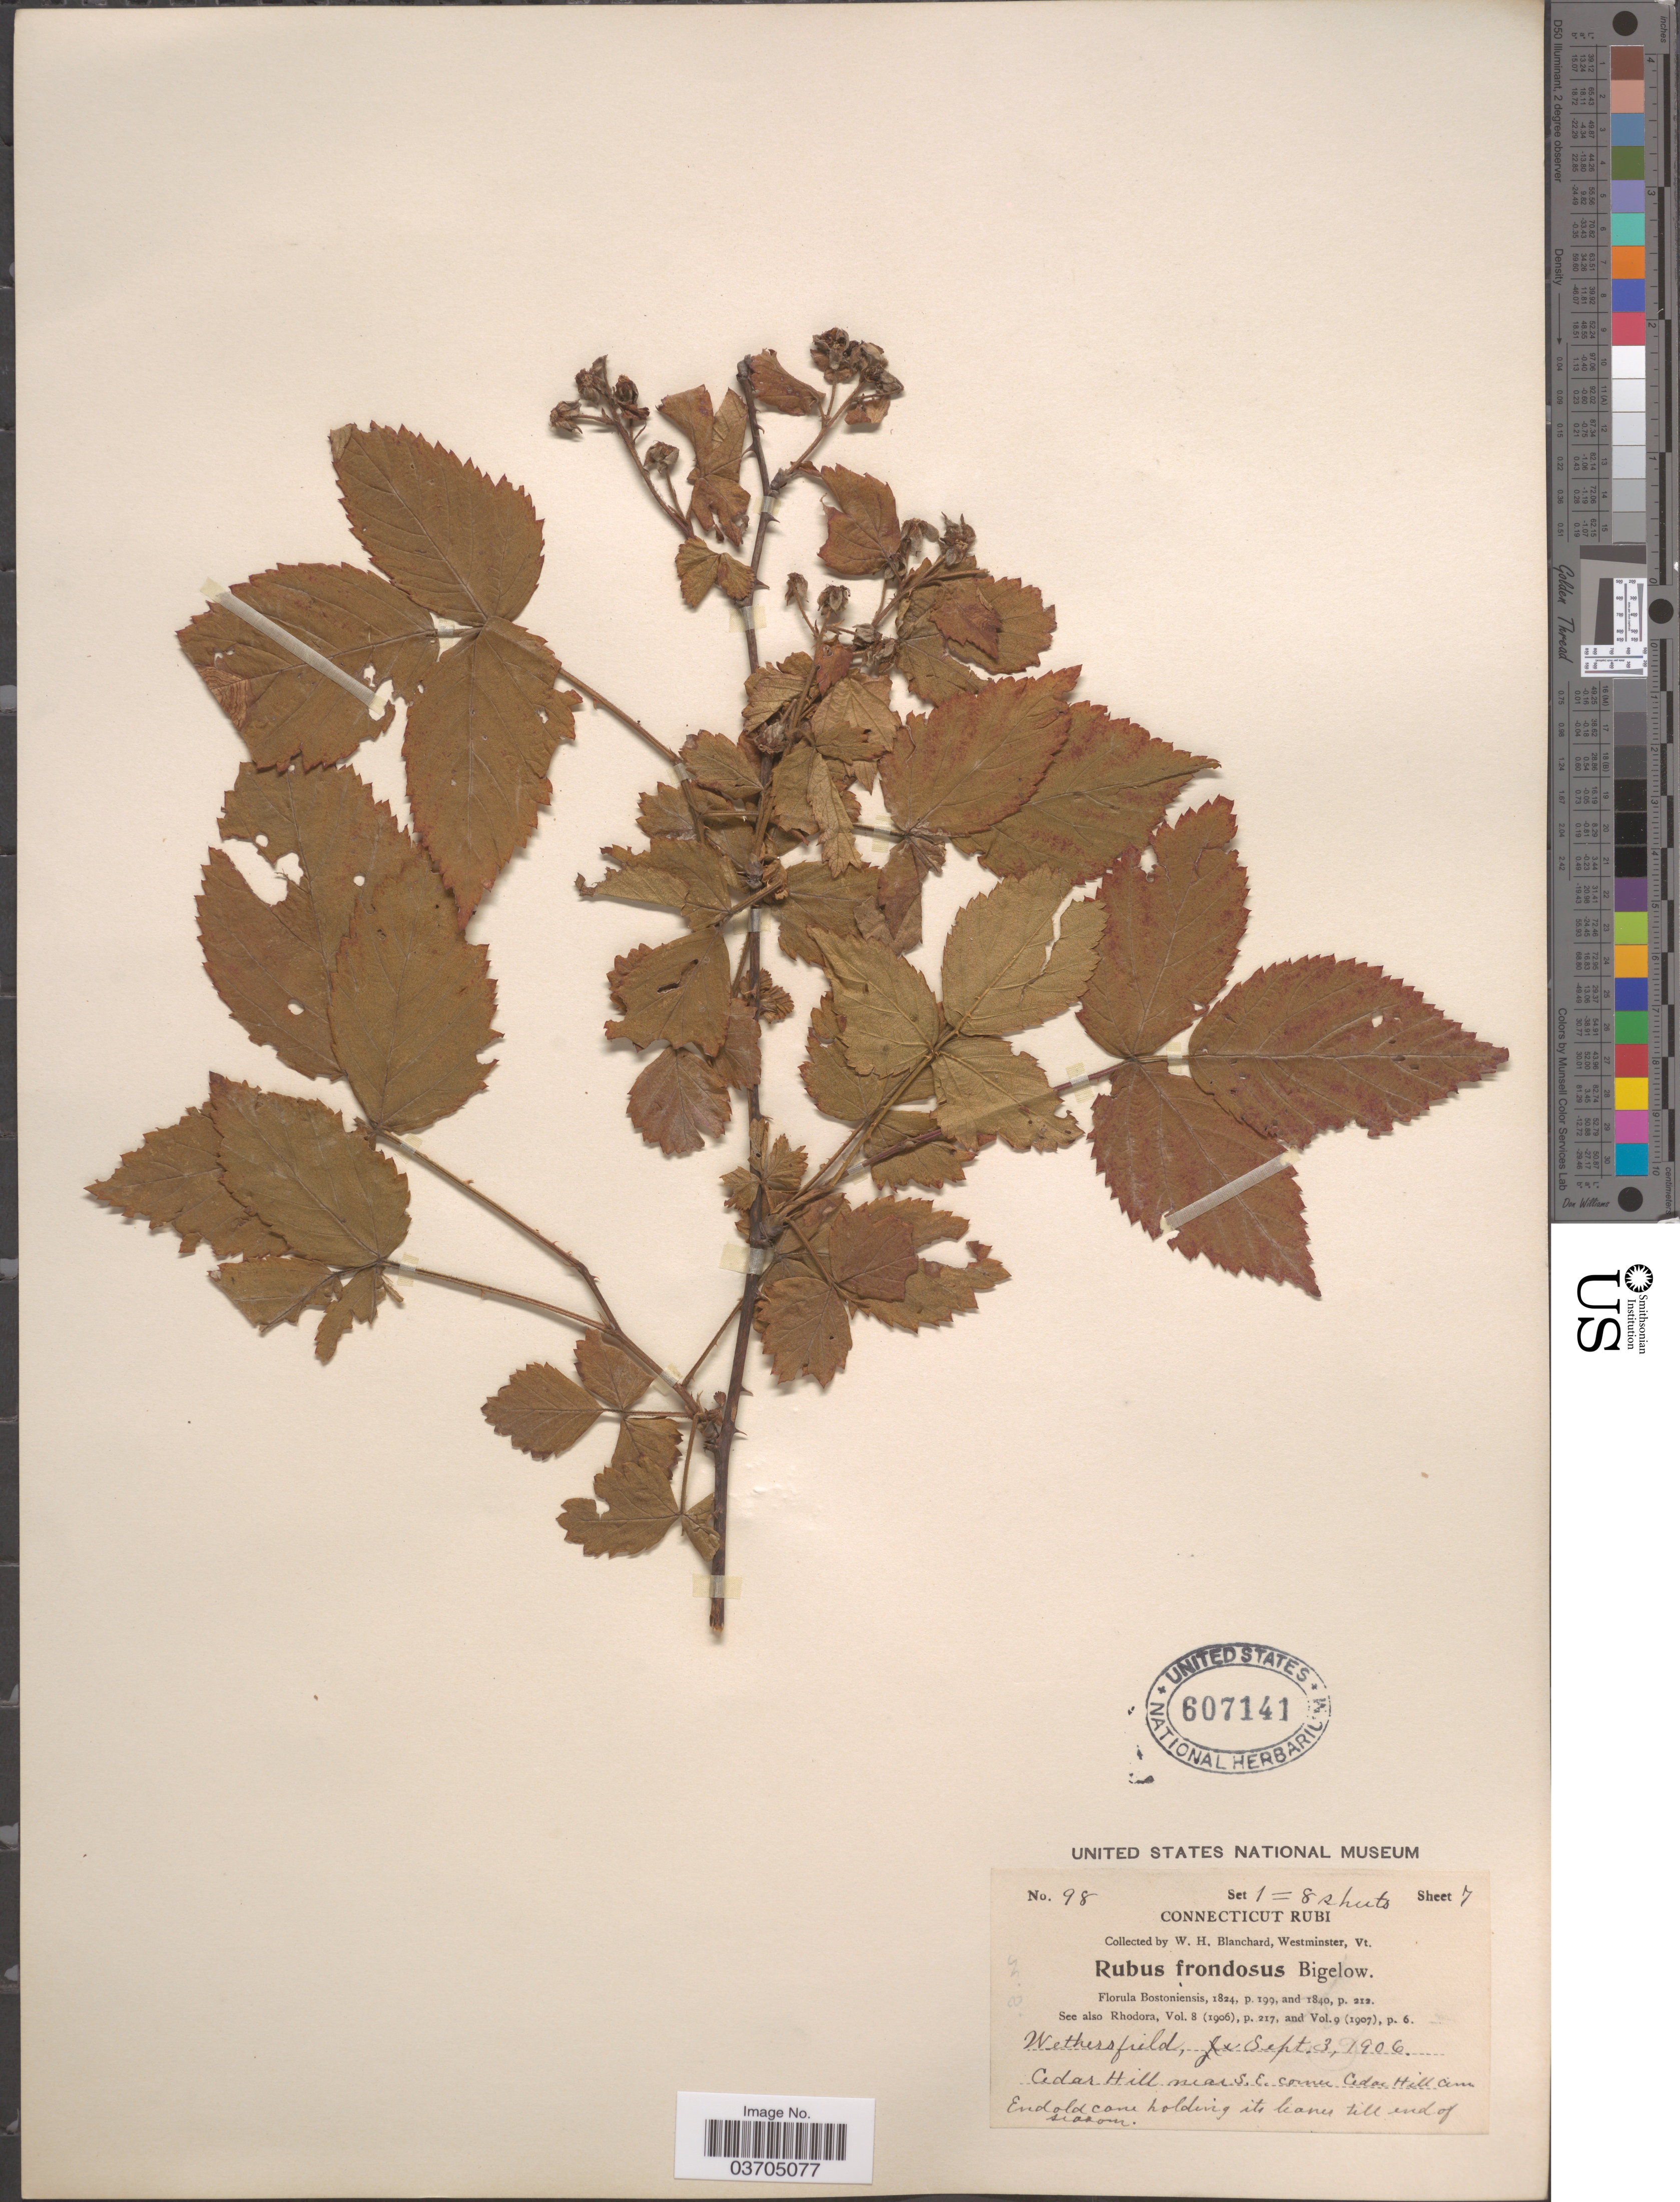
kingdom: Plantae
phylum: Tracheophyta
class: Magnoliopsida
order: Rosales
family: Rosaceae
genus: Rubus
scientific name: Rubus frondosus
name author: Bigelow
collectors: W. H. Blanchard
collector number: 98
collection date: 1906-08-03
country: United States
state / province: Connecticut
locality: Wethersfield. Cedar Hill near S. E. corner Cedar Hill cem.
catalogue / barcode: US 607141